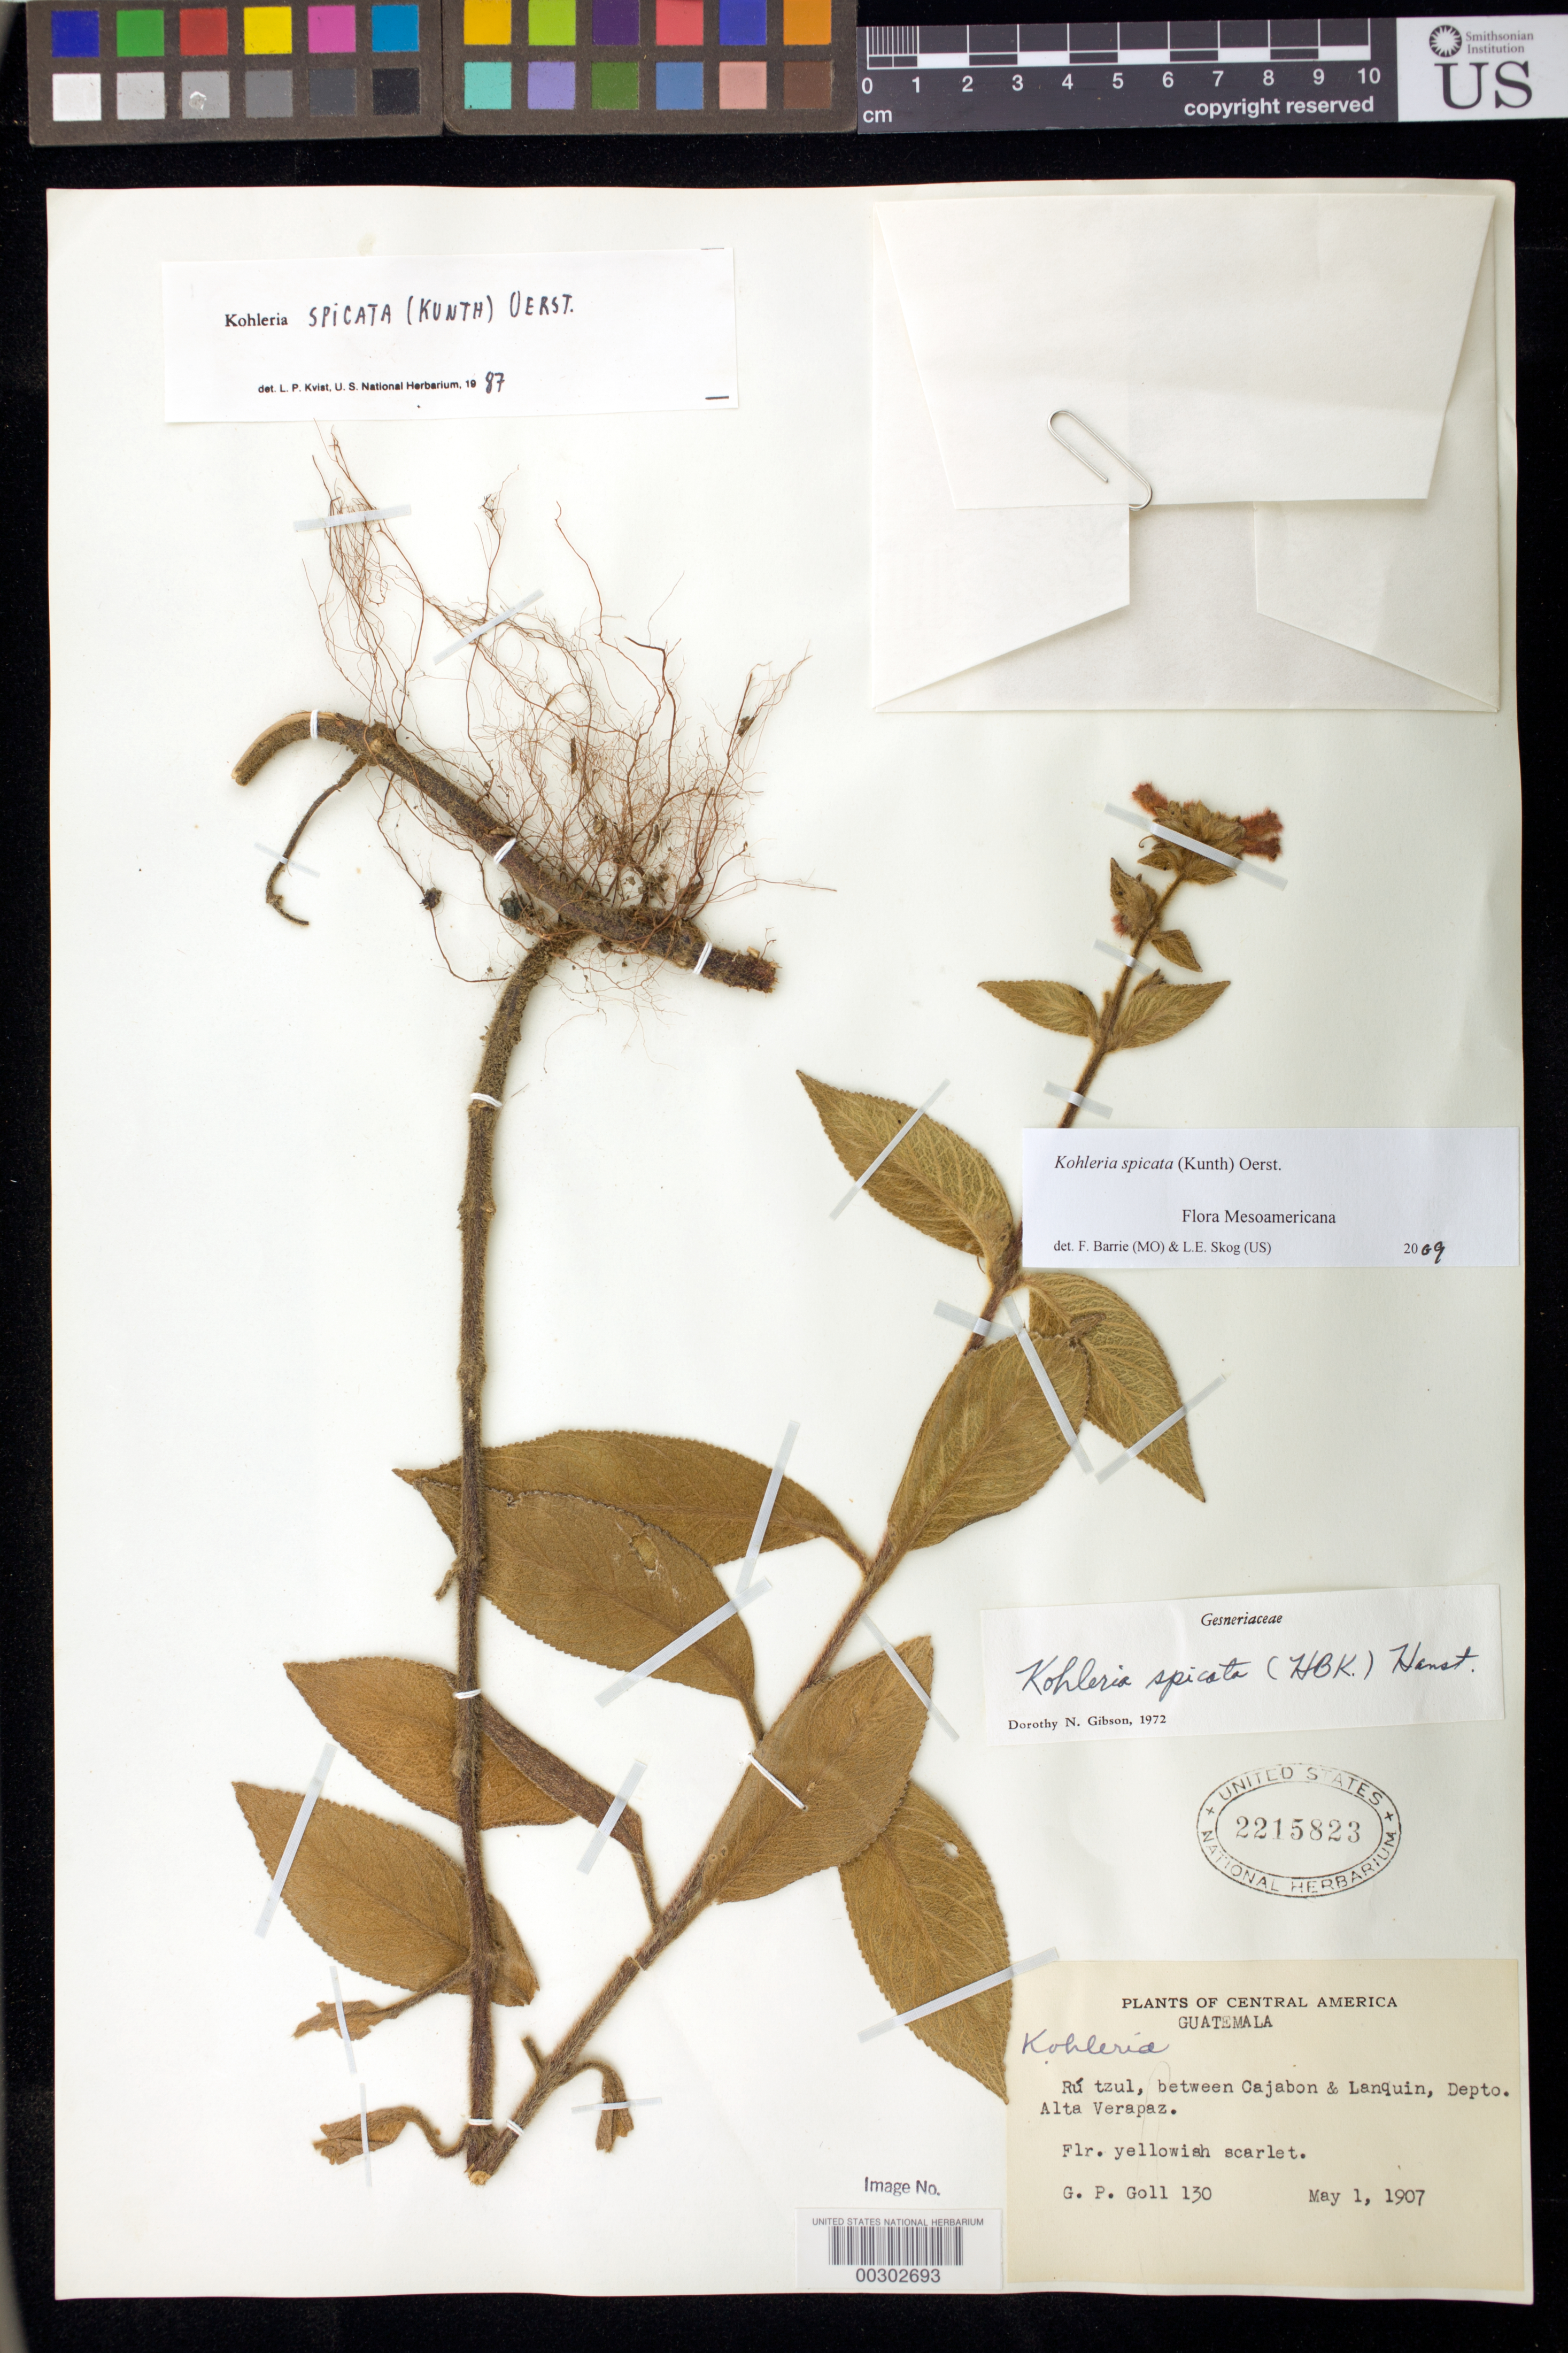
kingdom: Plantae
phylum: Tracheophyta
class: Magnoliopsida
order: Lamiales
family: Gesneriaceae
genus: Kohleria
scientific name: Kohleria spicata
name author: (Kunth) Oerst.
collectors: G. Goll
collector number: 130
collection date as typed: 01 May 1907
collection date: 1907-05-01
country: Guatemala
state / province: Alta Verapaz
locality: Rutzul, between Cajabon and Lanquin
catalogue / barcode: US 2215823